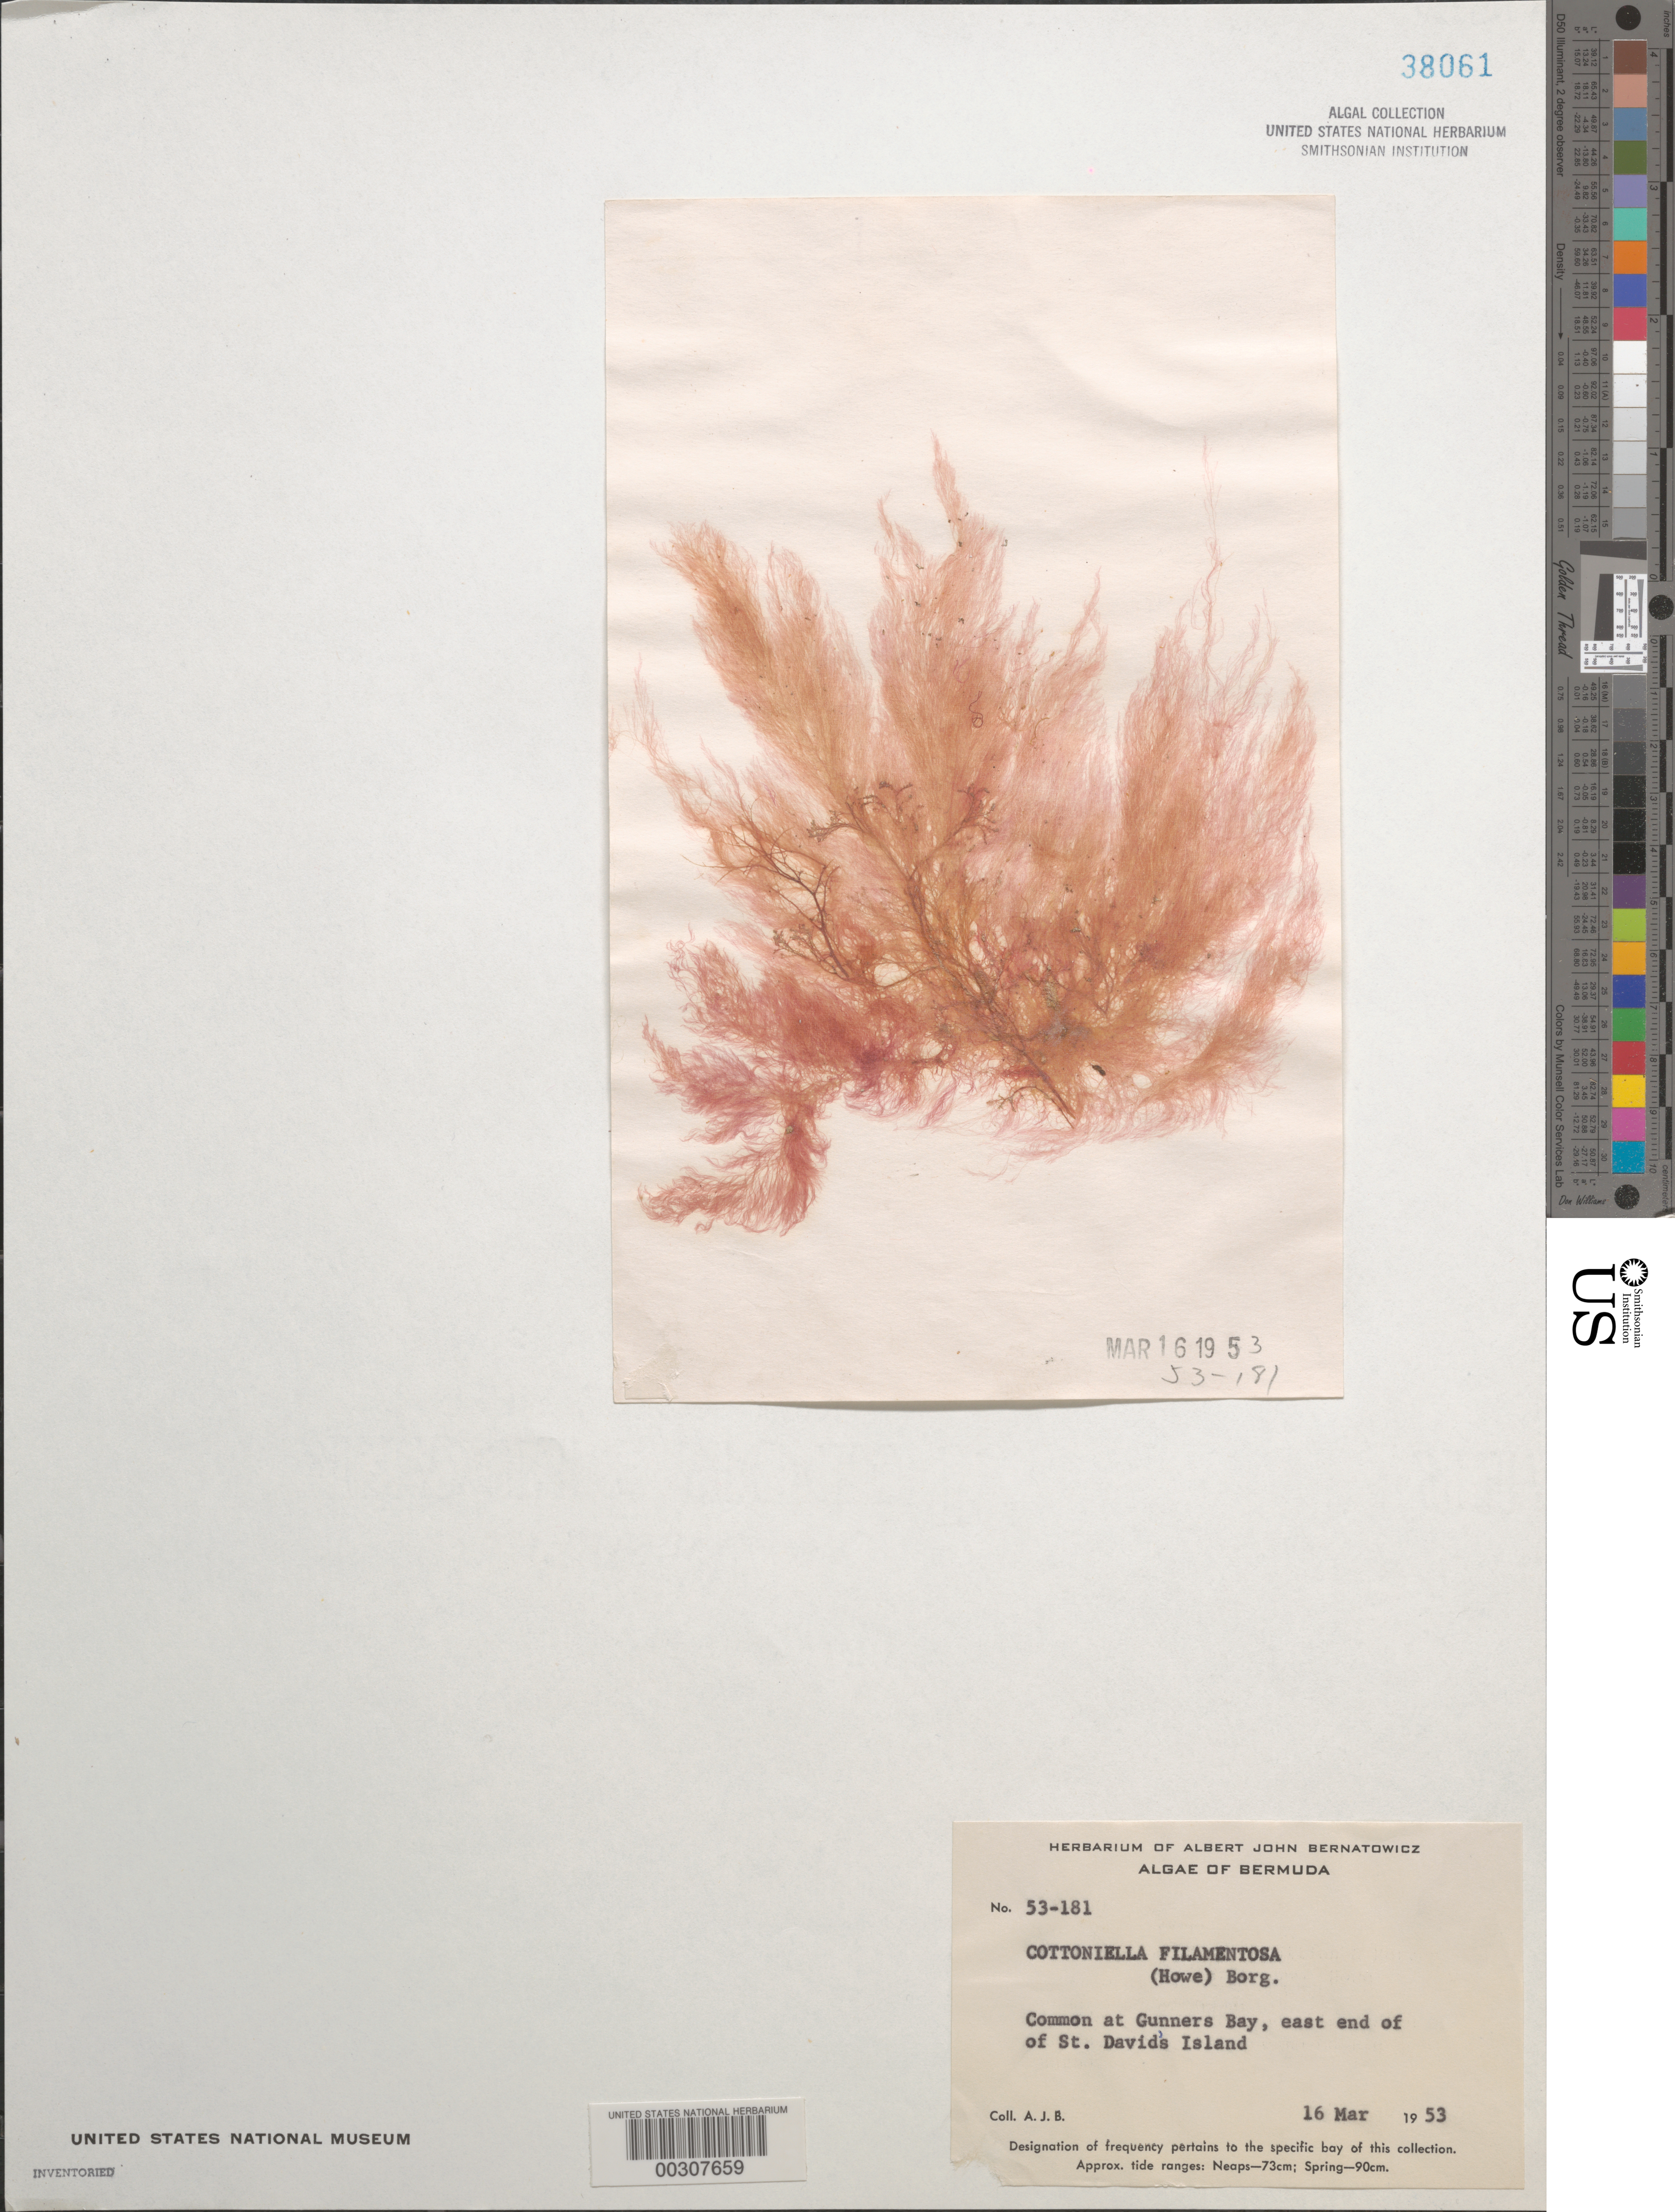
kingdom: Plantae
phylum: Rhodophyta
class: Florideophyceae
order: Ceramiales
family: Sarcomeniaceae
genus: Cottoniella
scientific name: Cottoniella filamentosa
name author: (M. Howe) Børgesen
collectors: A. Bernatowicz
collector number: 53-181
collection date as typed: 16 Mar 1953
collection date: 1953-03-16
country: Bermuda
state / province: Saint George's (parish)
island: St. David's Island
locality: Gunners Bay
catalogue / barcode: US 38061